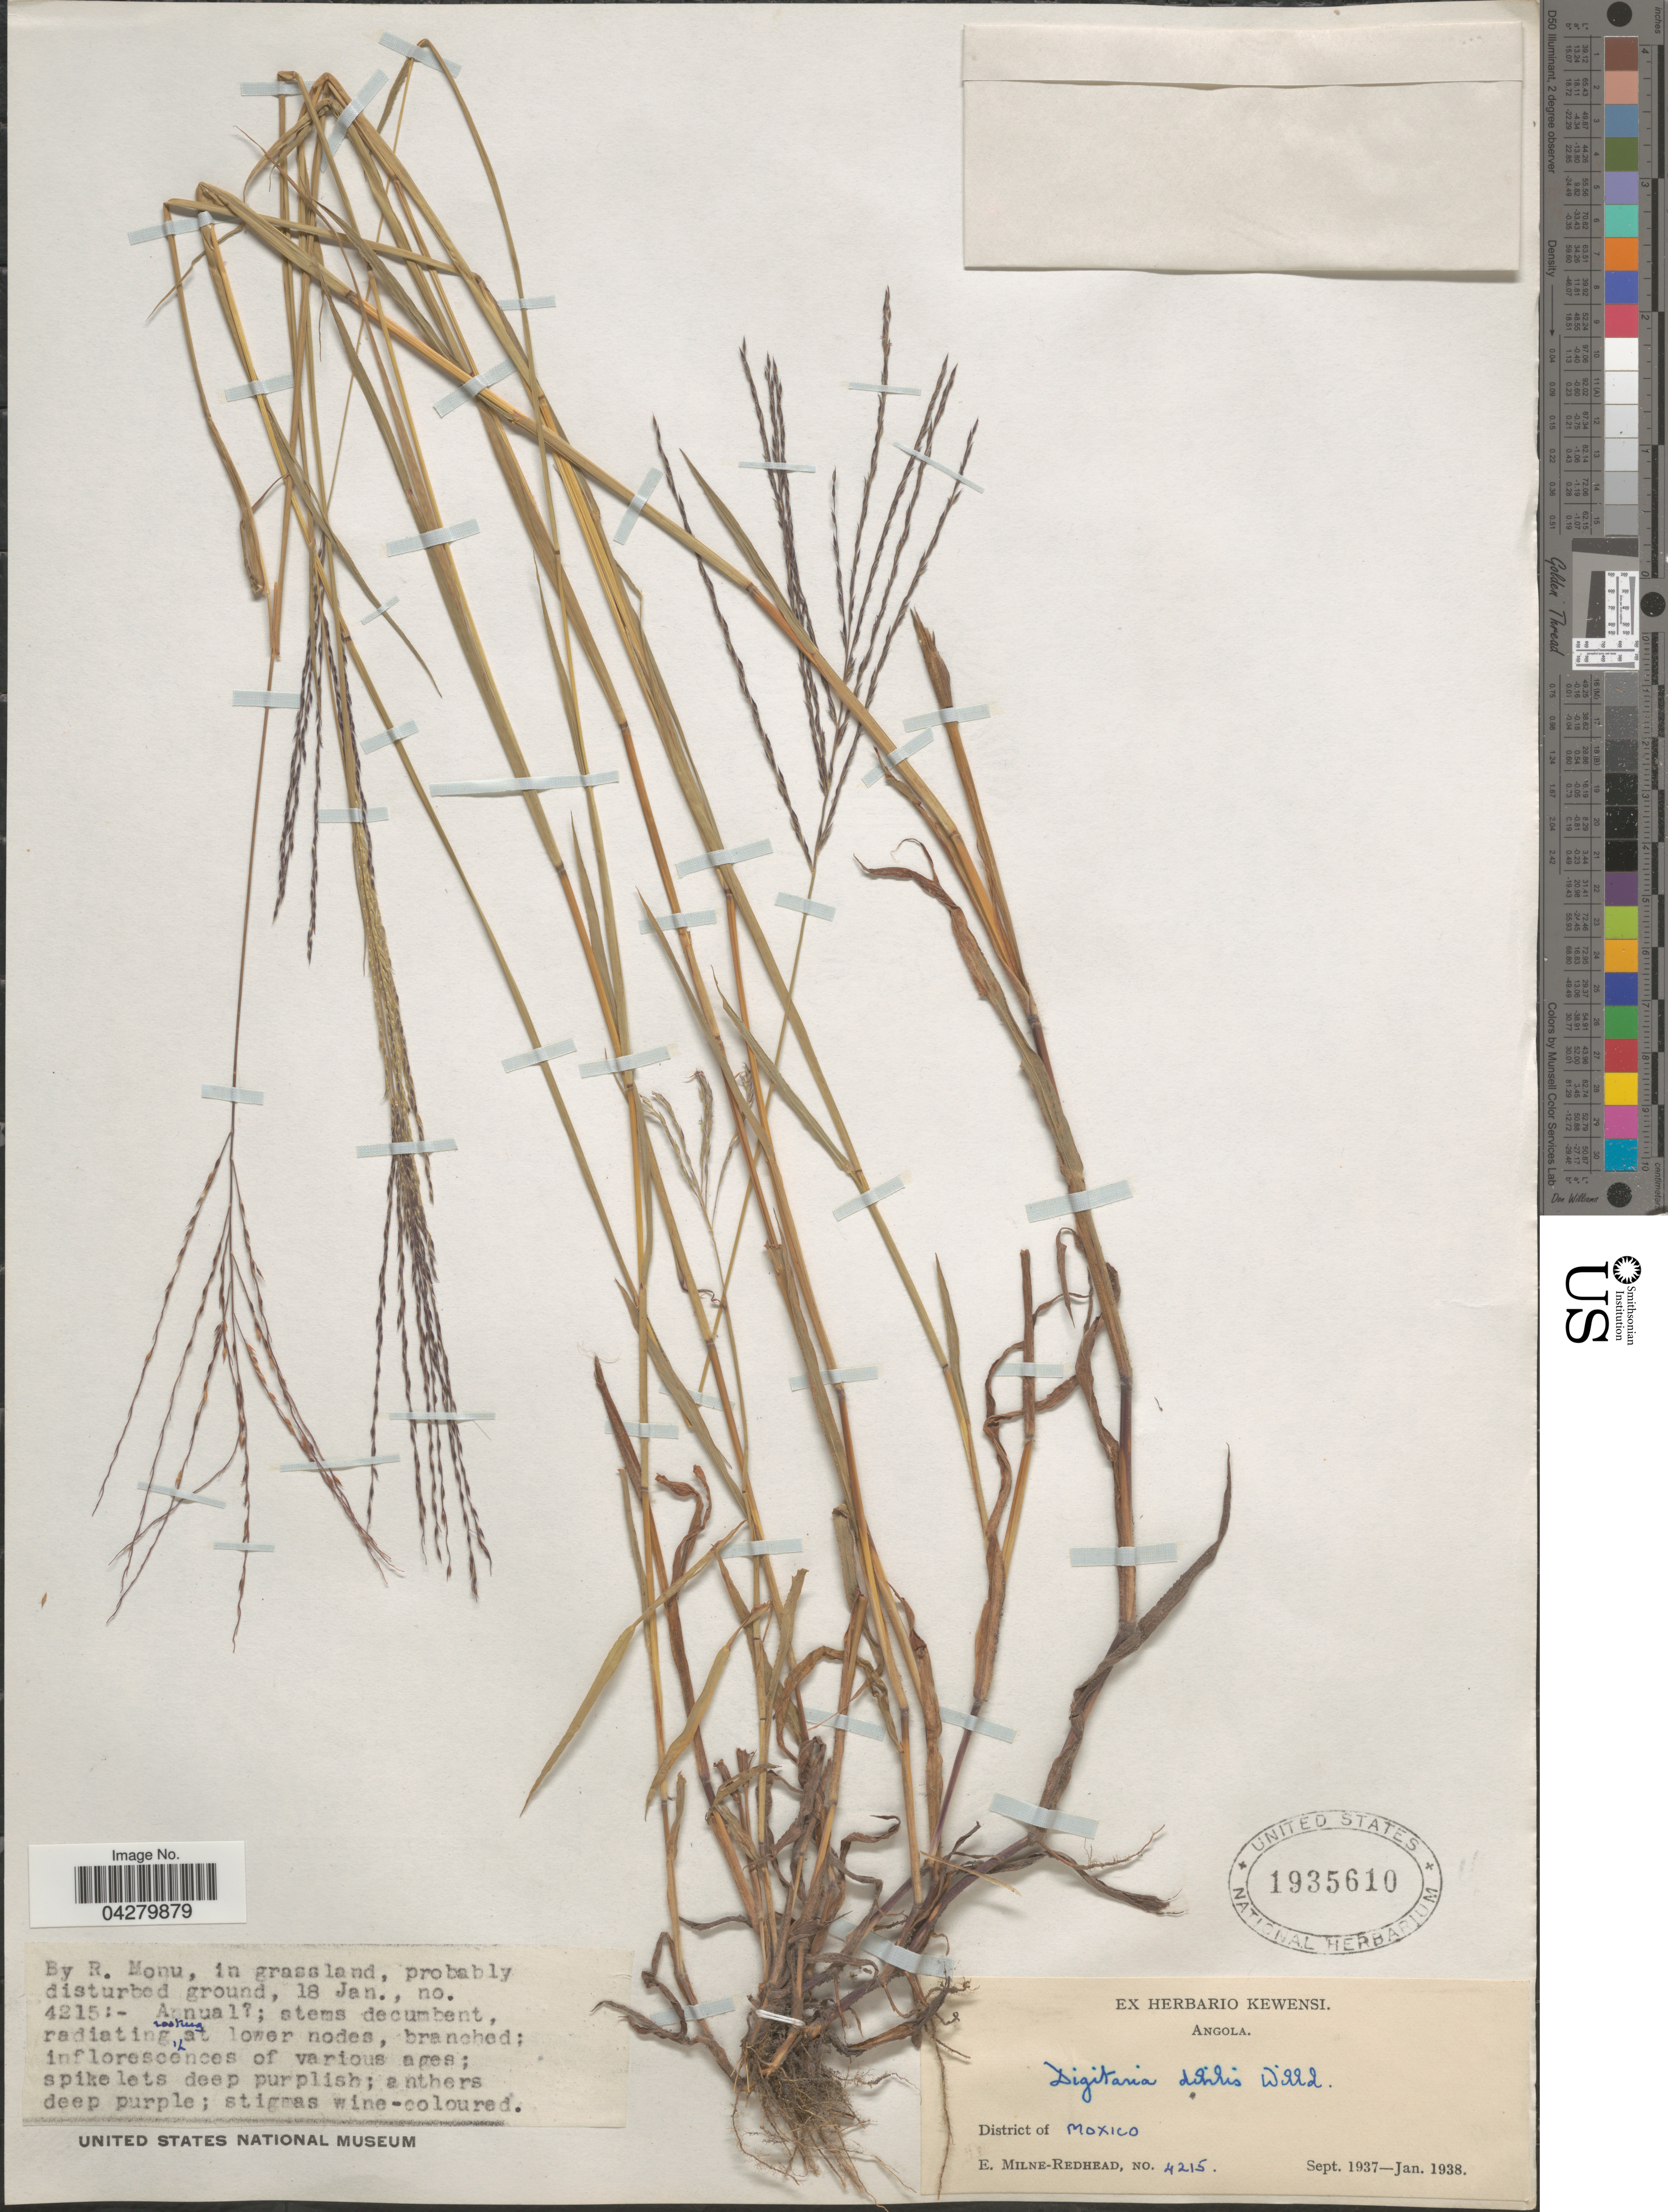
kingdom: Plantae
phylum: Tracheophyta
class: Liliopsida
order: Poales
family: Poaceae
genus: Digitaria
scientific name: Digitaria debilis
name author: (Desf.) Willd.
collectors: E. W. Milne-Redhead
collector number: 4215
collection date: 1938-01-18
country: Angola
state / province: Moxico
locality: By R. Monu, in grassland, probably disturbed ground. District of Moxico.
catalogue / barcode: US 1935610